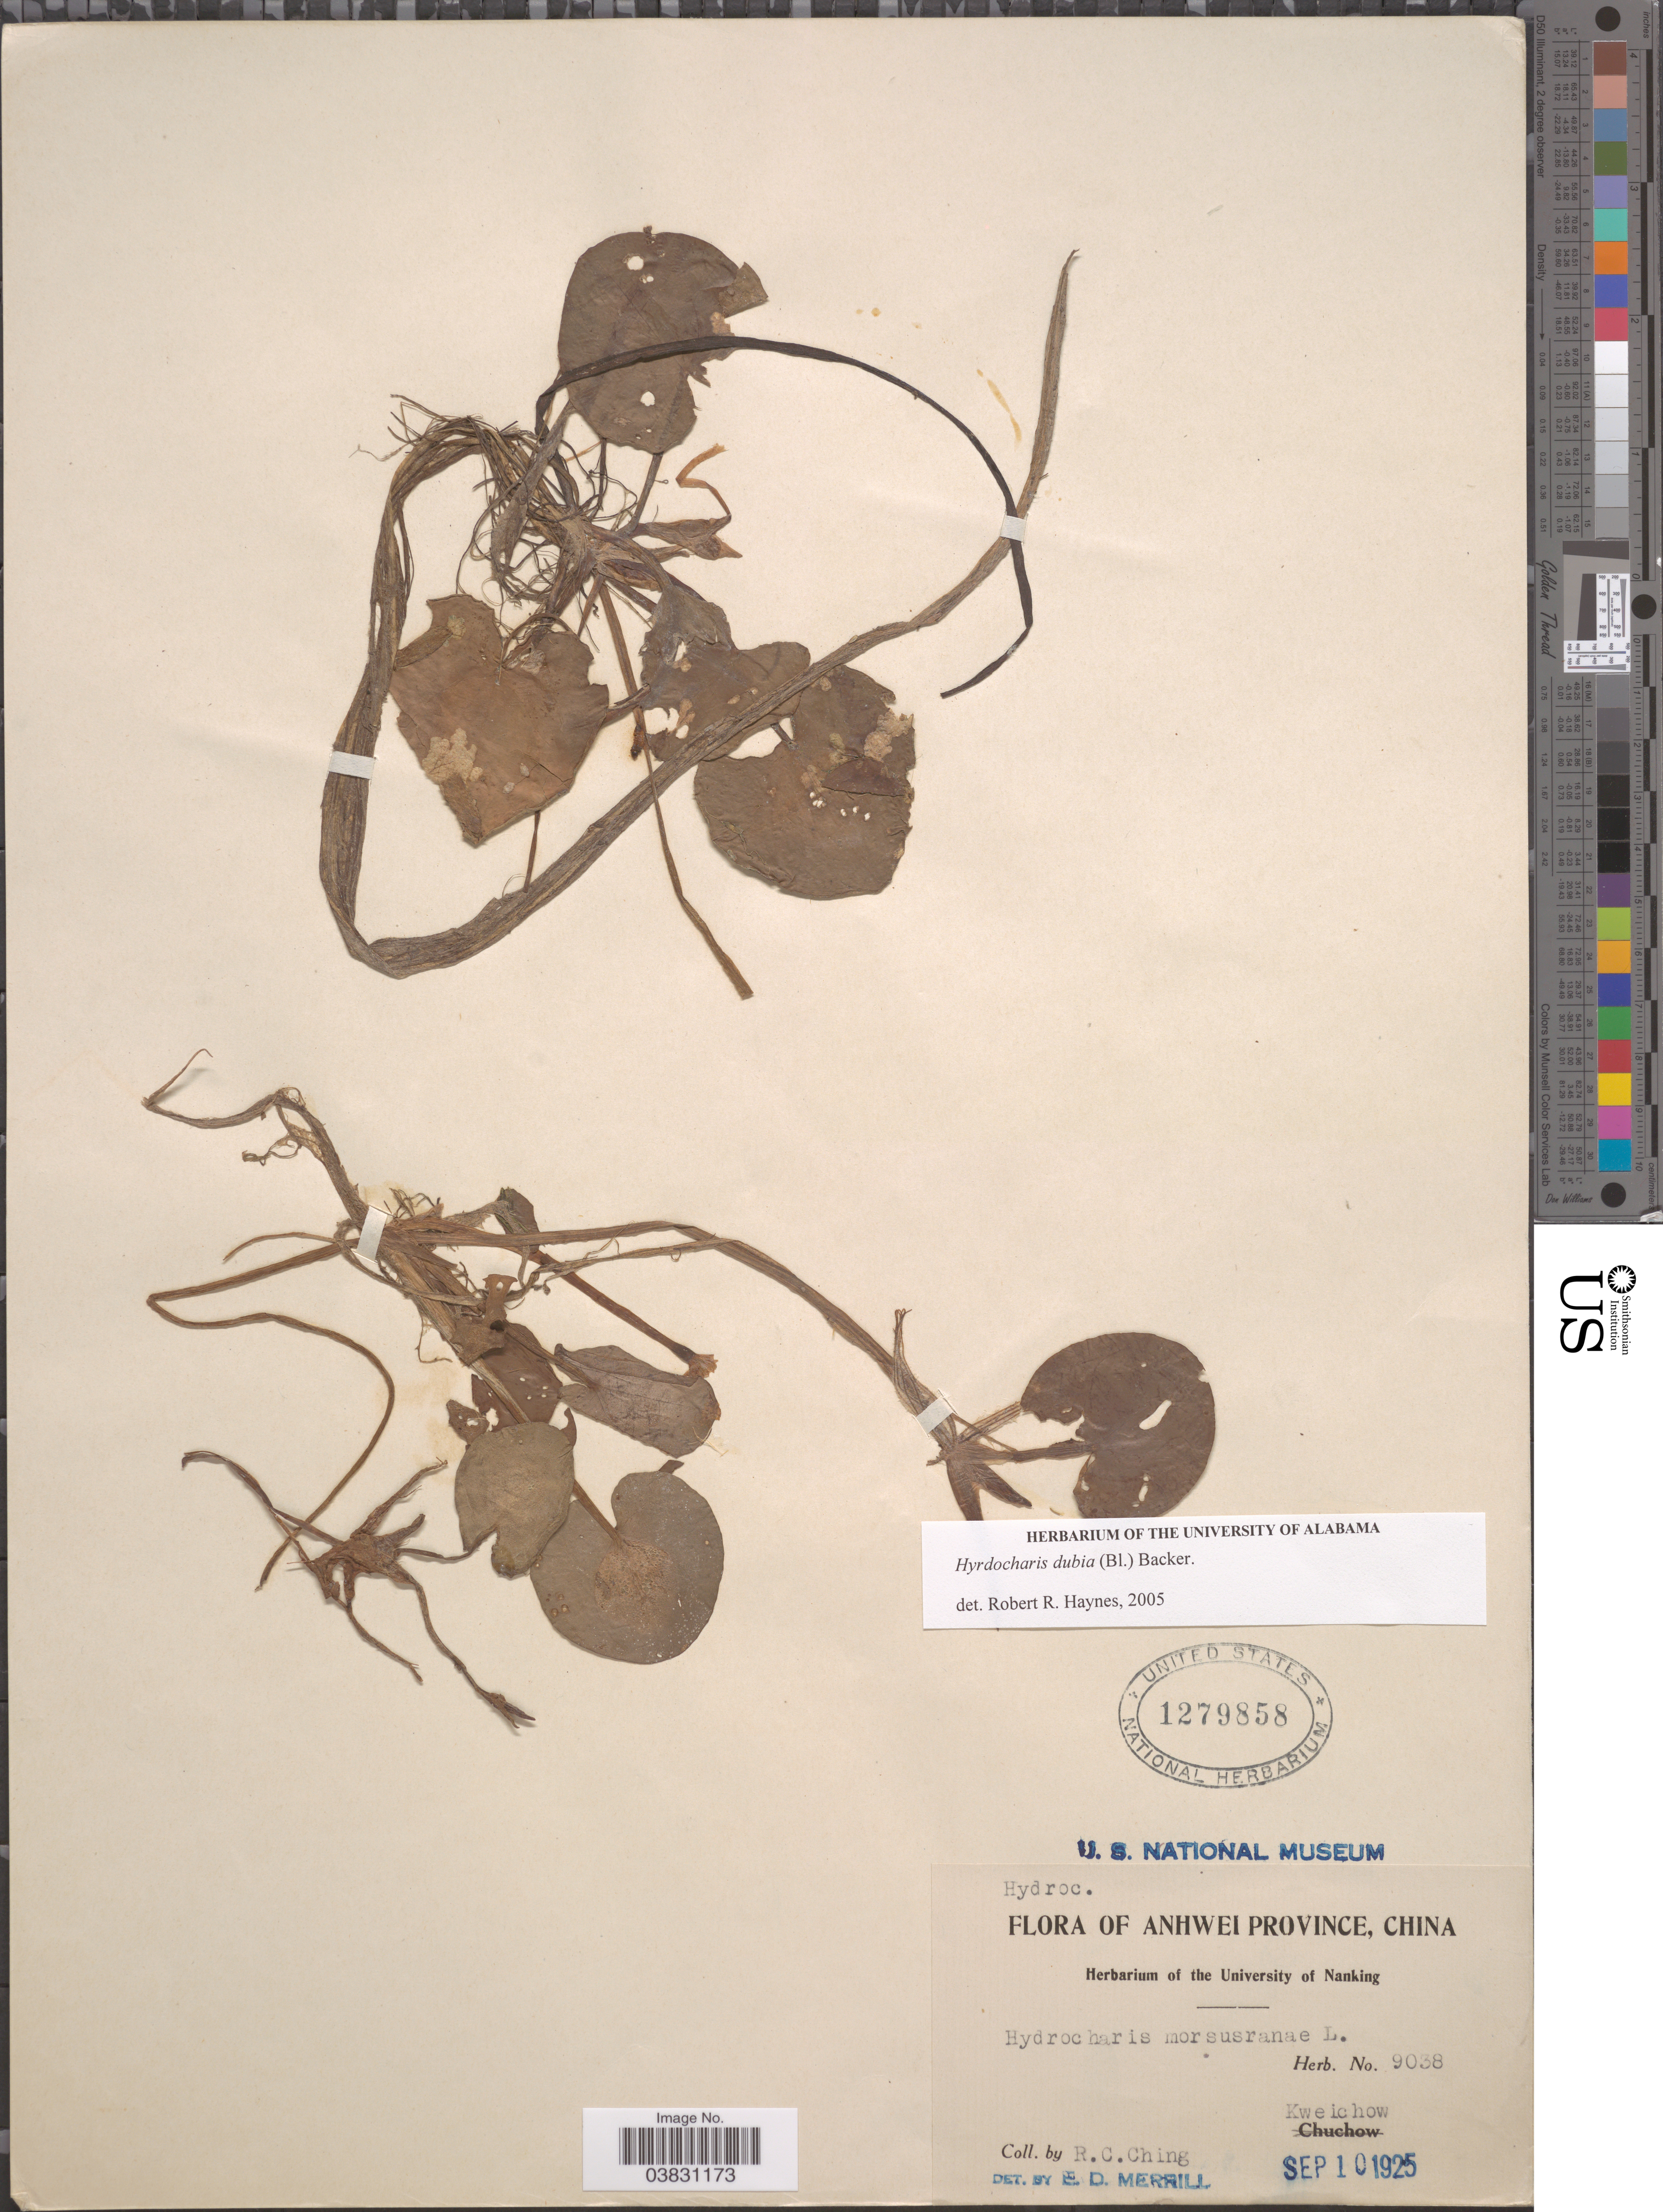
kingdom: Plantae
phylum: Tracheophyta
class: Liliopsida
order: Alismatales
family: Hydrocharitaceae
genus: Hydrocharis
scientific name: Hydrocharis dubia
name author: (Blume) Backer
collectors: R. C. Ching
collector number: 9038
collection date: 1925-09-10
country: China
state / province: Anhui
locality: Anhwei Province. Kweichow.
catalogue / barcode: US 1279858